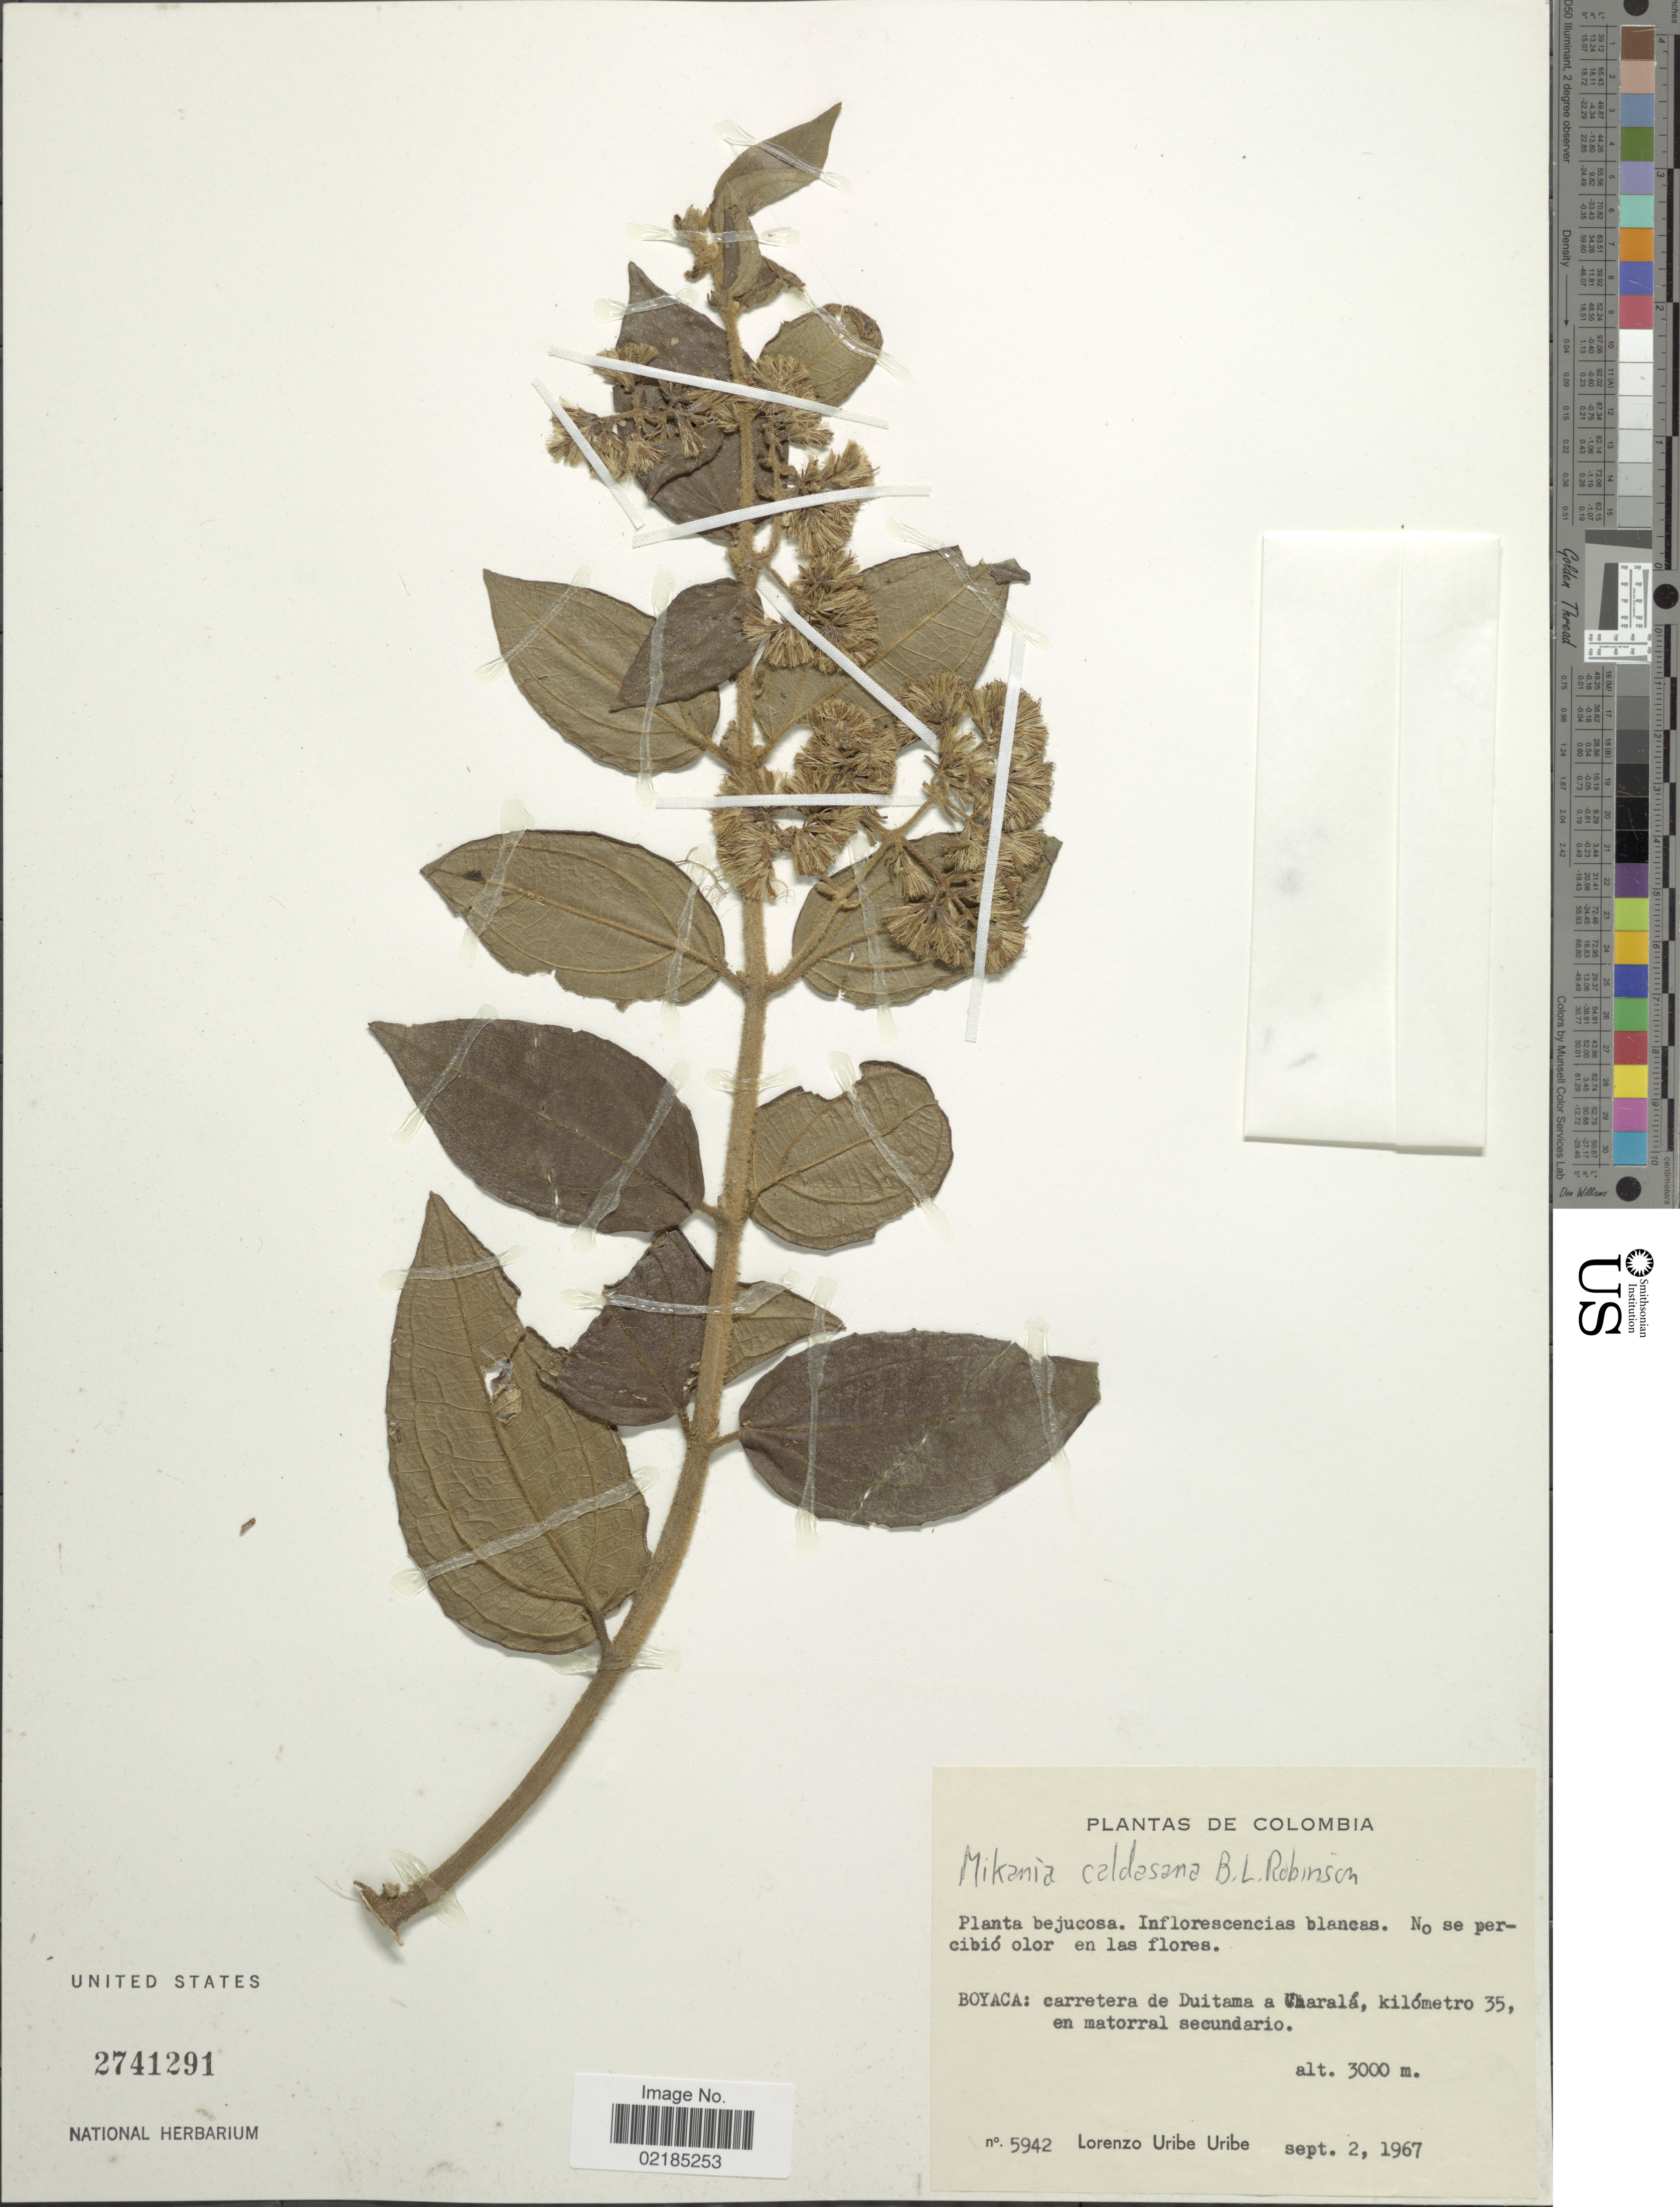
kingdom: Plantae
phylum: Tracheophyta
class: Magnoliopsida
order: Asterales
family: Asteraceae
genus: Mikania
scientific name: Mikania caldasana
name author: B.L. Rob.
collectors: L. Uribe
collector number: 5942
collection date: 1967-09-02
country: Colombia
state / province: Boyacá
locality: Carretera de Duitama a Charala, kilometro 35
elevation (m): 3000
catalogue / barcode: US 2741291